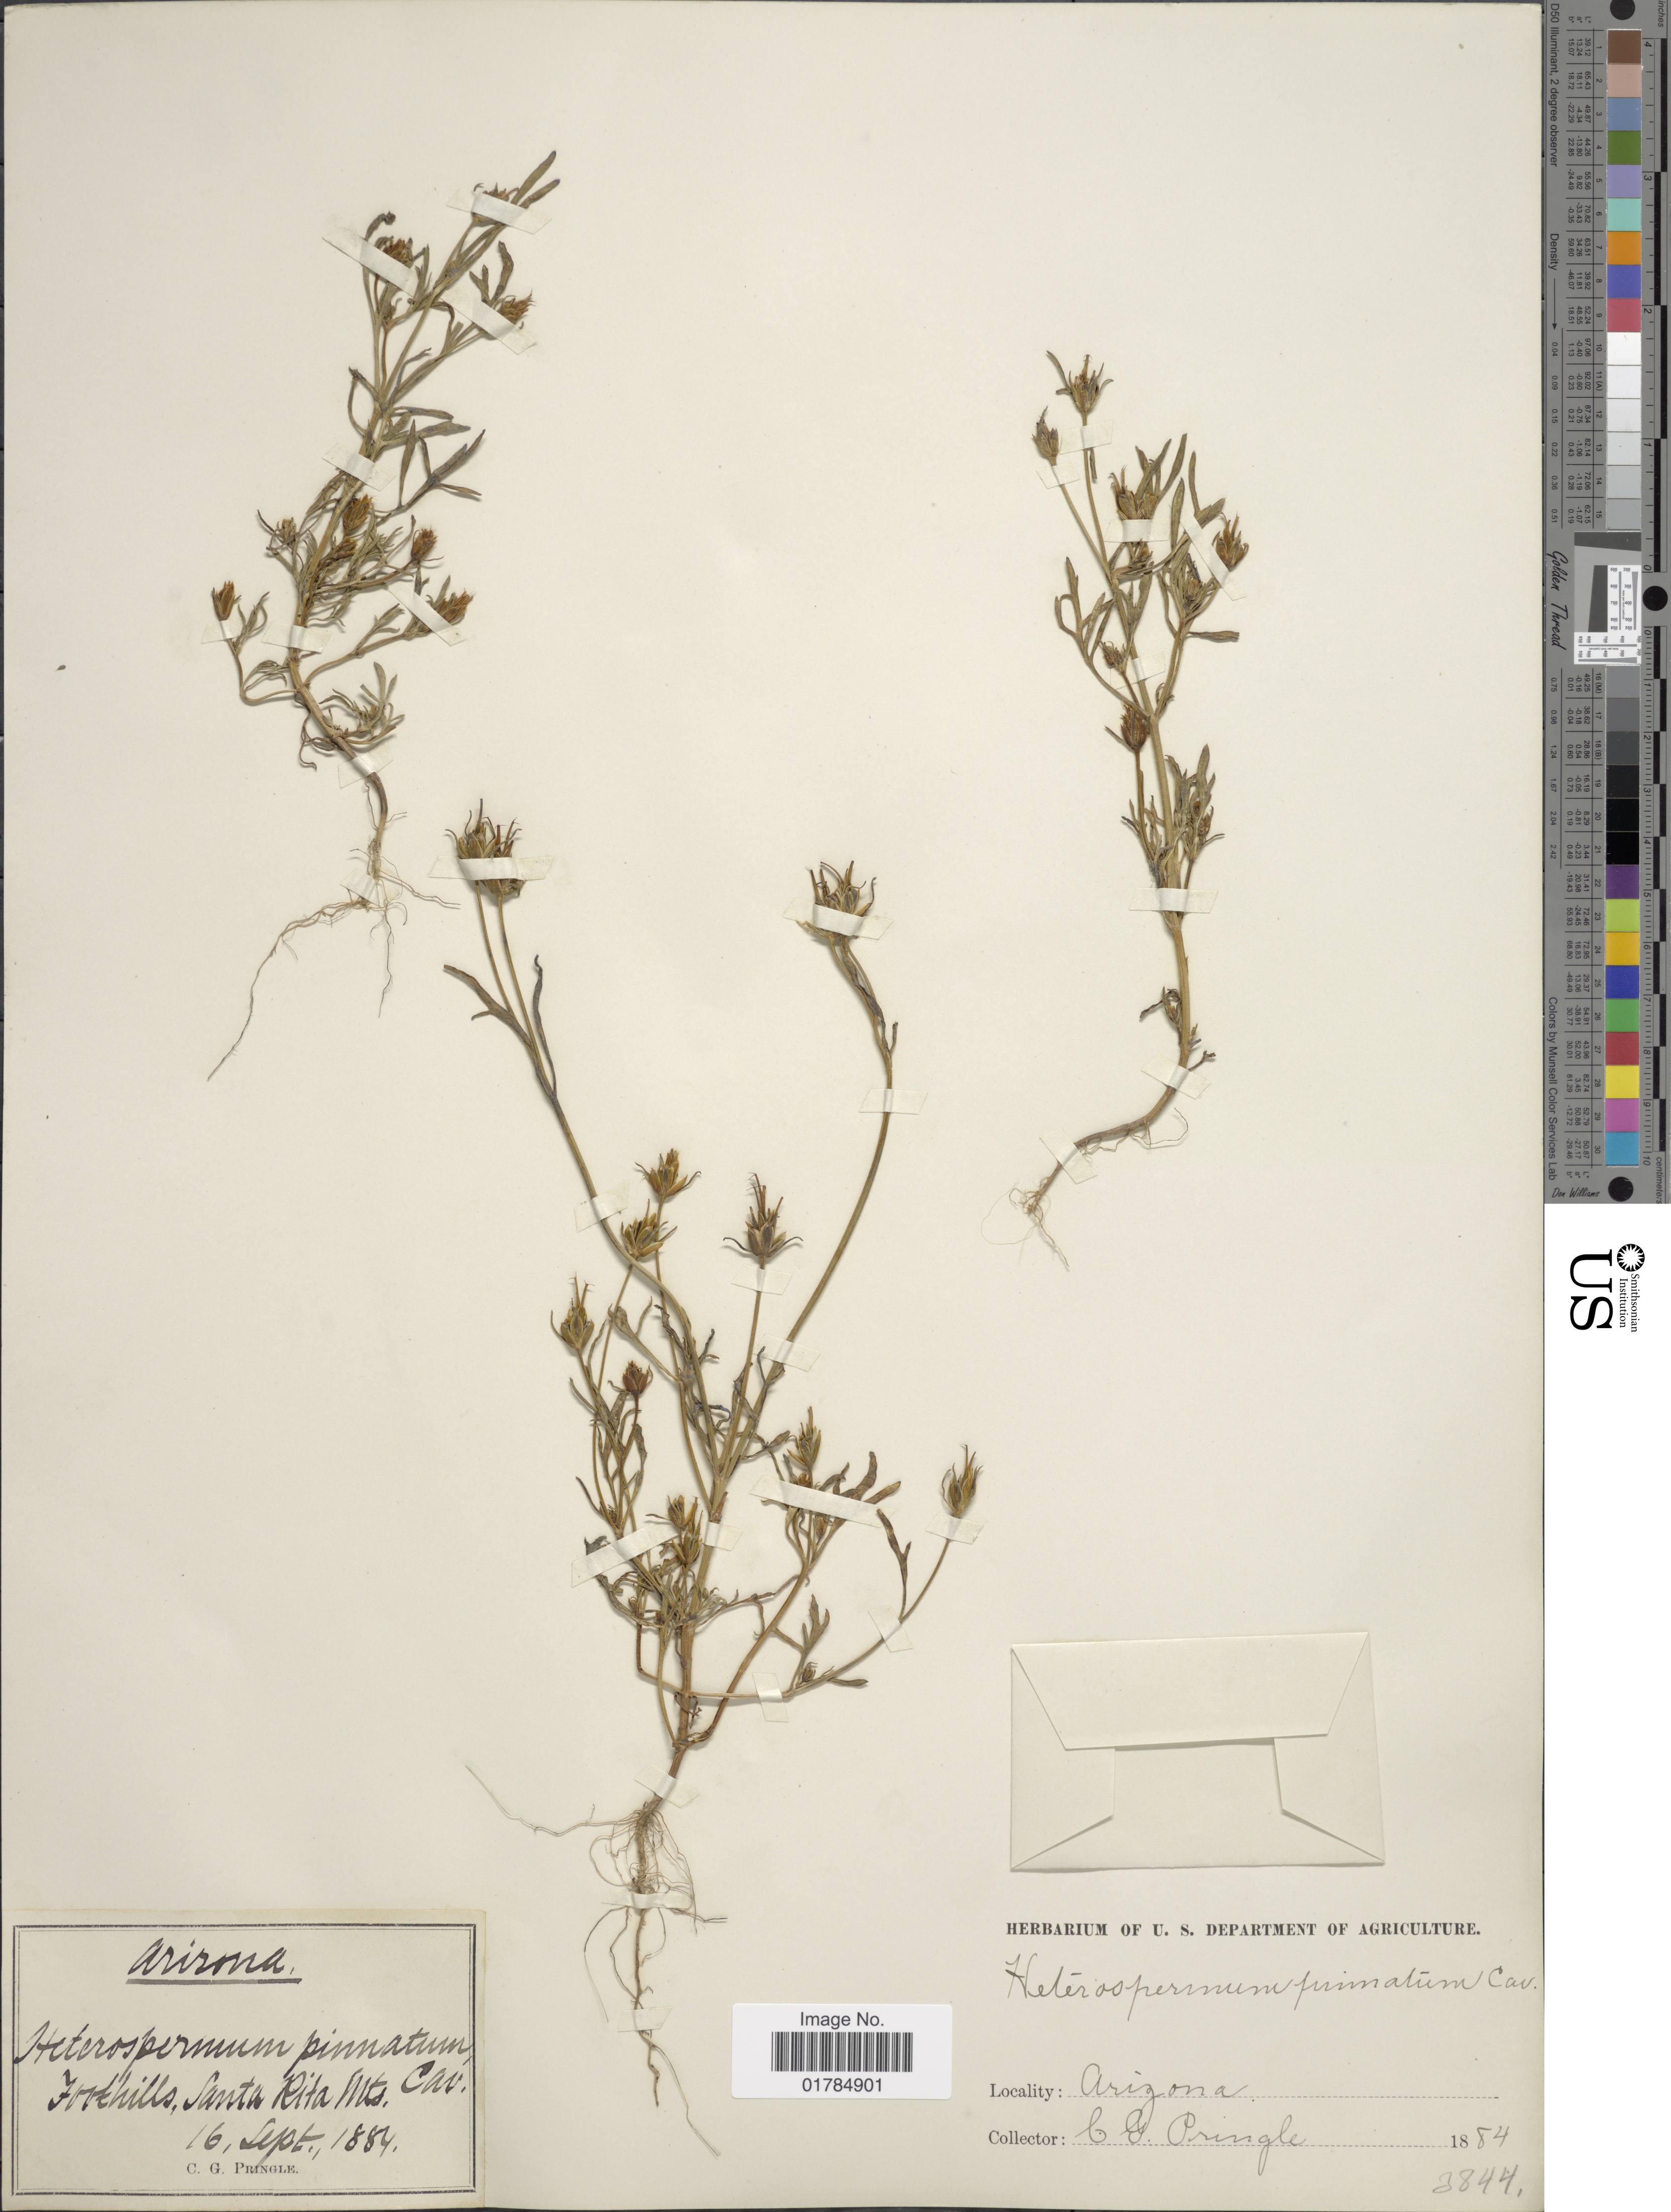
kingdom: Plantae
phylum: Tracheophyta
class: Magnoliopsida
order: Asterales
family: Asteraceae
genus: Heterosperma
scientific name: Heterosperma pinnatum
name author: Cav.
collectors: C. G. Pringle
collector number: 3844*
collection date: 1884-09-16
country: United States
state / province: Arizona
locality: Foothills, Santa Rita Mts.